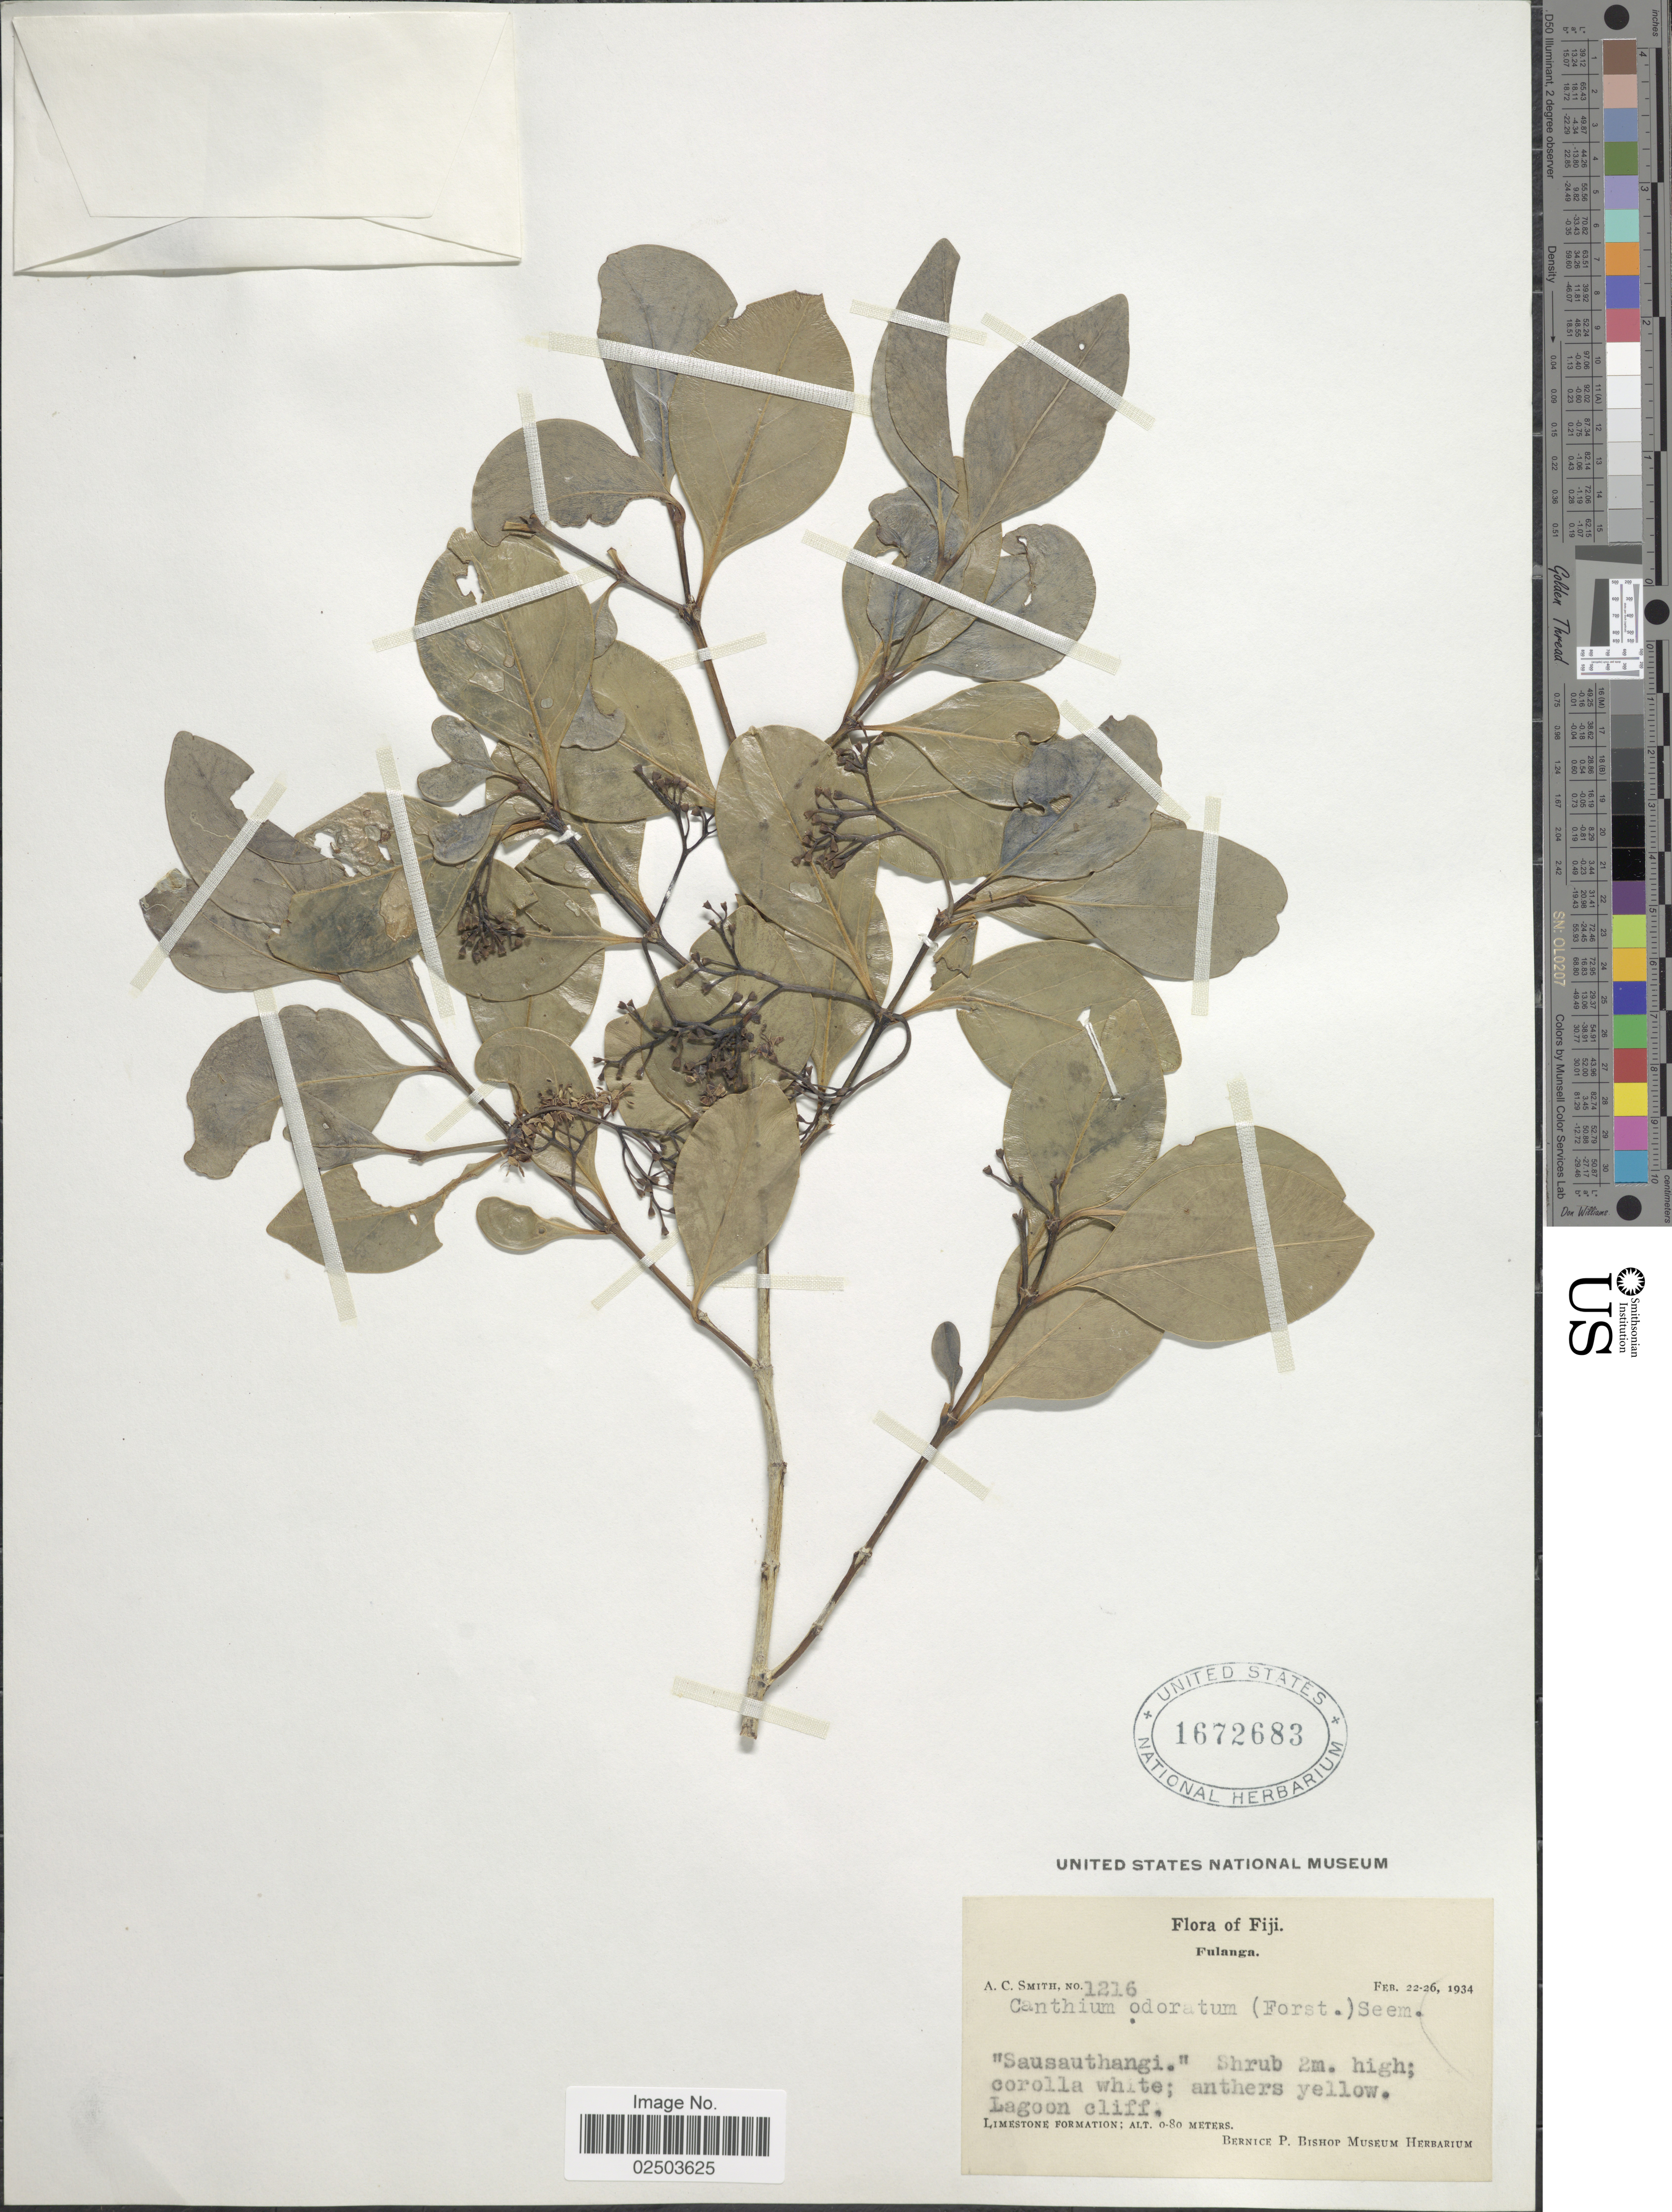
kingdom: Plantae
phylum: Tracheophyta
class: Magnoliopsida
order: Gentianales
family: Rubiaceae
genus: Psydrax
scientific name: Psydrax odorata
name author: (G. Forst.) A.C. Sm. & S.P. Darwin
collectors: A. C. Smith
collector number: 1216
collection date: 1934-02-22/1934-02-26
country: Fiji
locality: Fulanga. Lagoon cliff. Limestone Formation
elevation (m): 0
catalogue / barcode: US 1672683